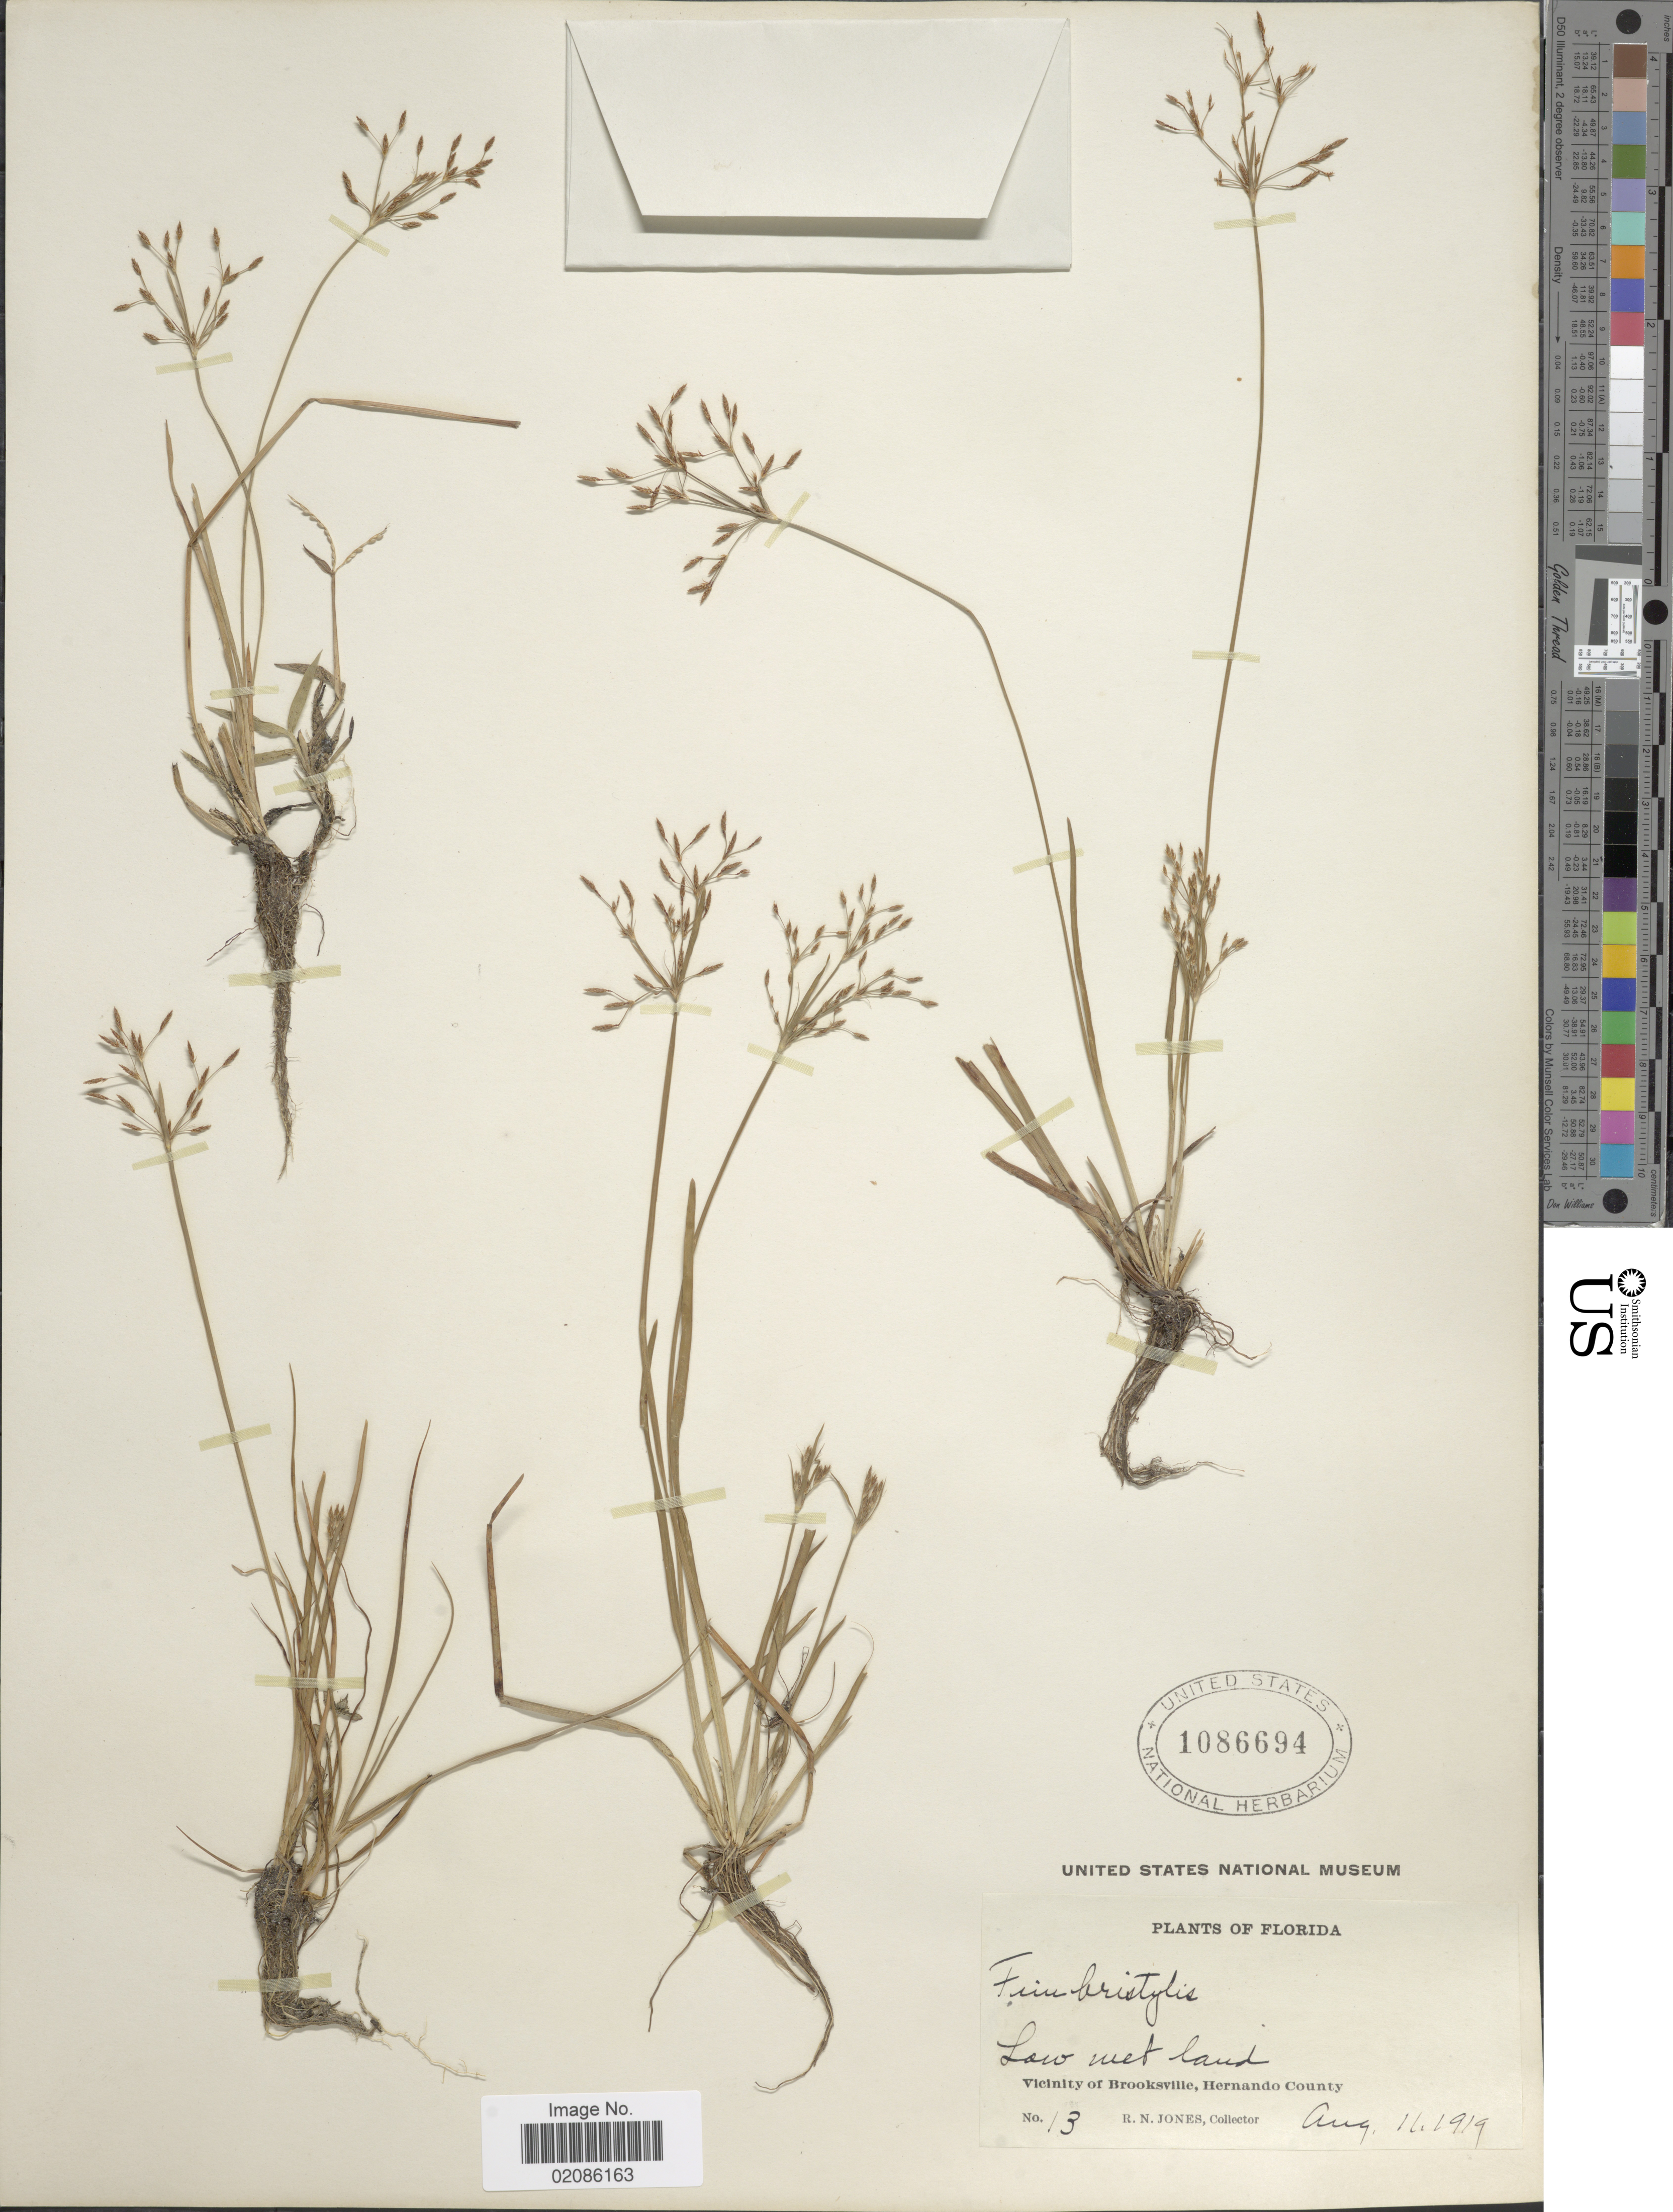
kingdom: Plantae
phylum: Tracheophyta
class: Liliopsida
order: Poales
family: Cyperaceae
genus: Fimbristylis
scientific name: Fimbristylis autumnalis (L.) Roem. & Schult.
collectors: R. N. Jones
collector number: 13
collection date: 1919-08-11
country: United States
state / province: Florida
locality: Low wet land. Vicinity of Brooksville, Hernando County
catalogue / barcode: US 1086694